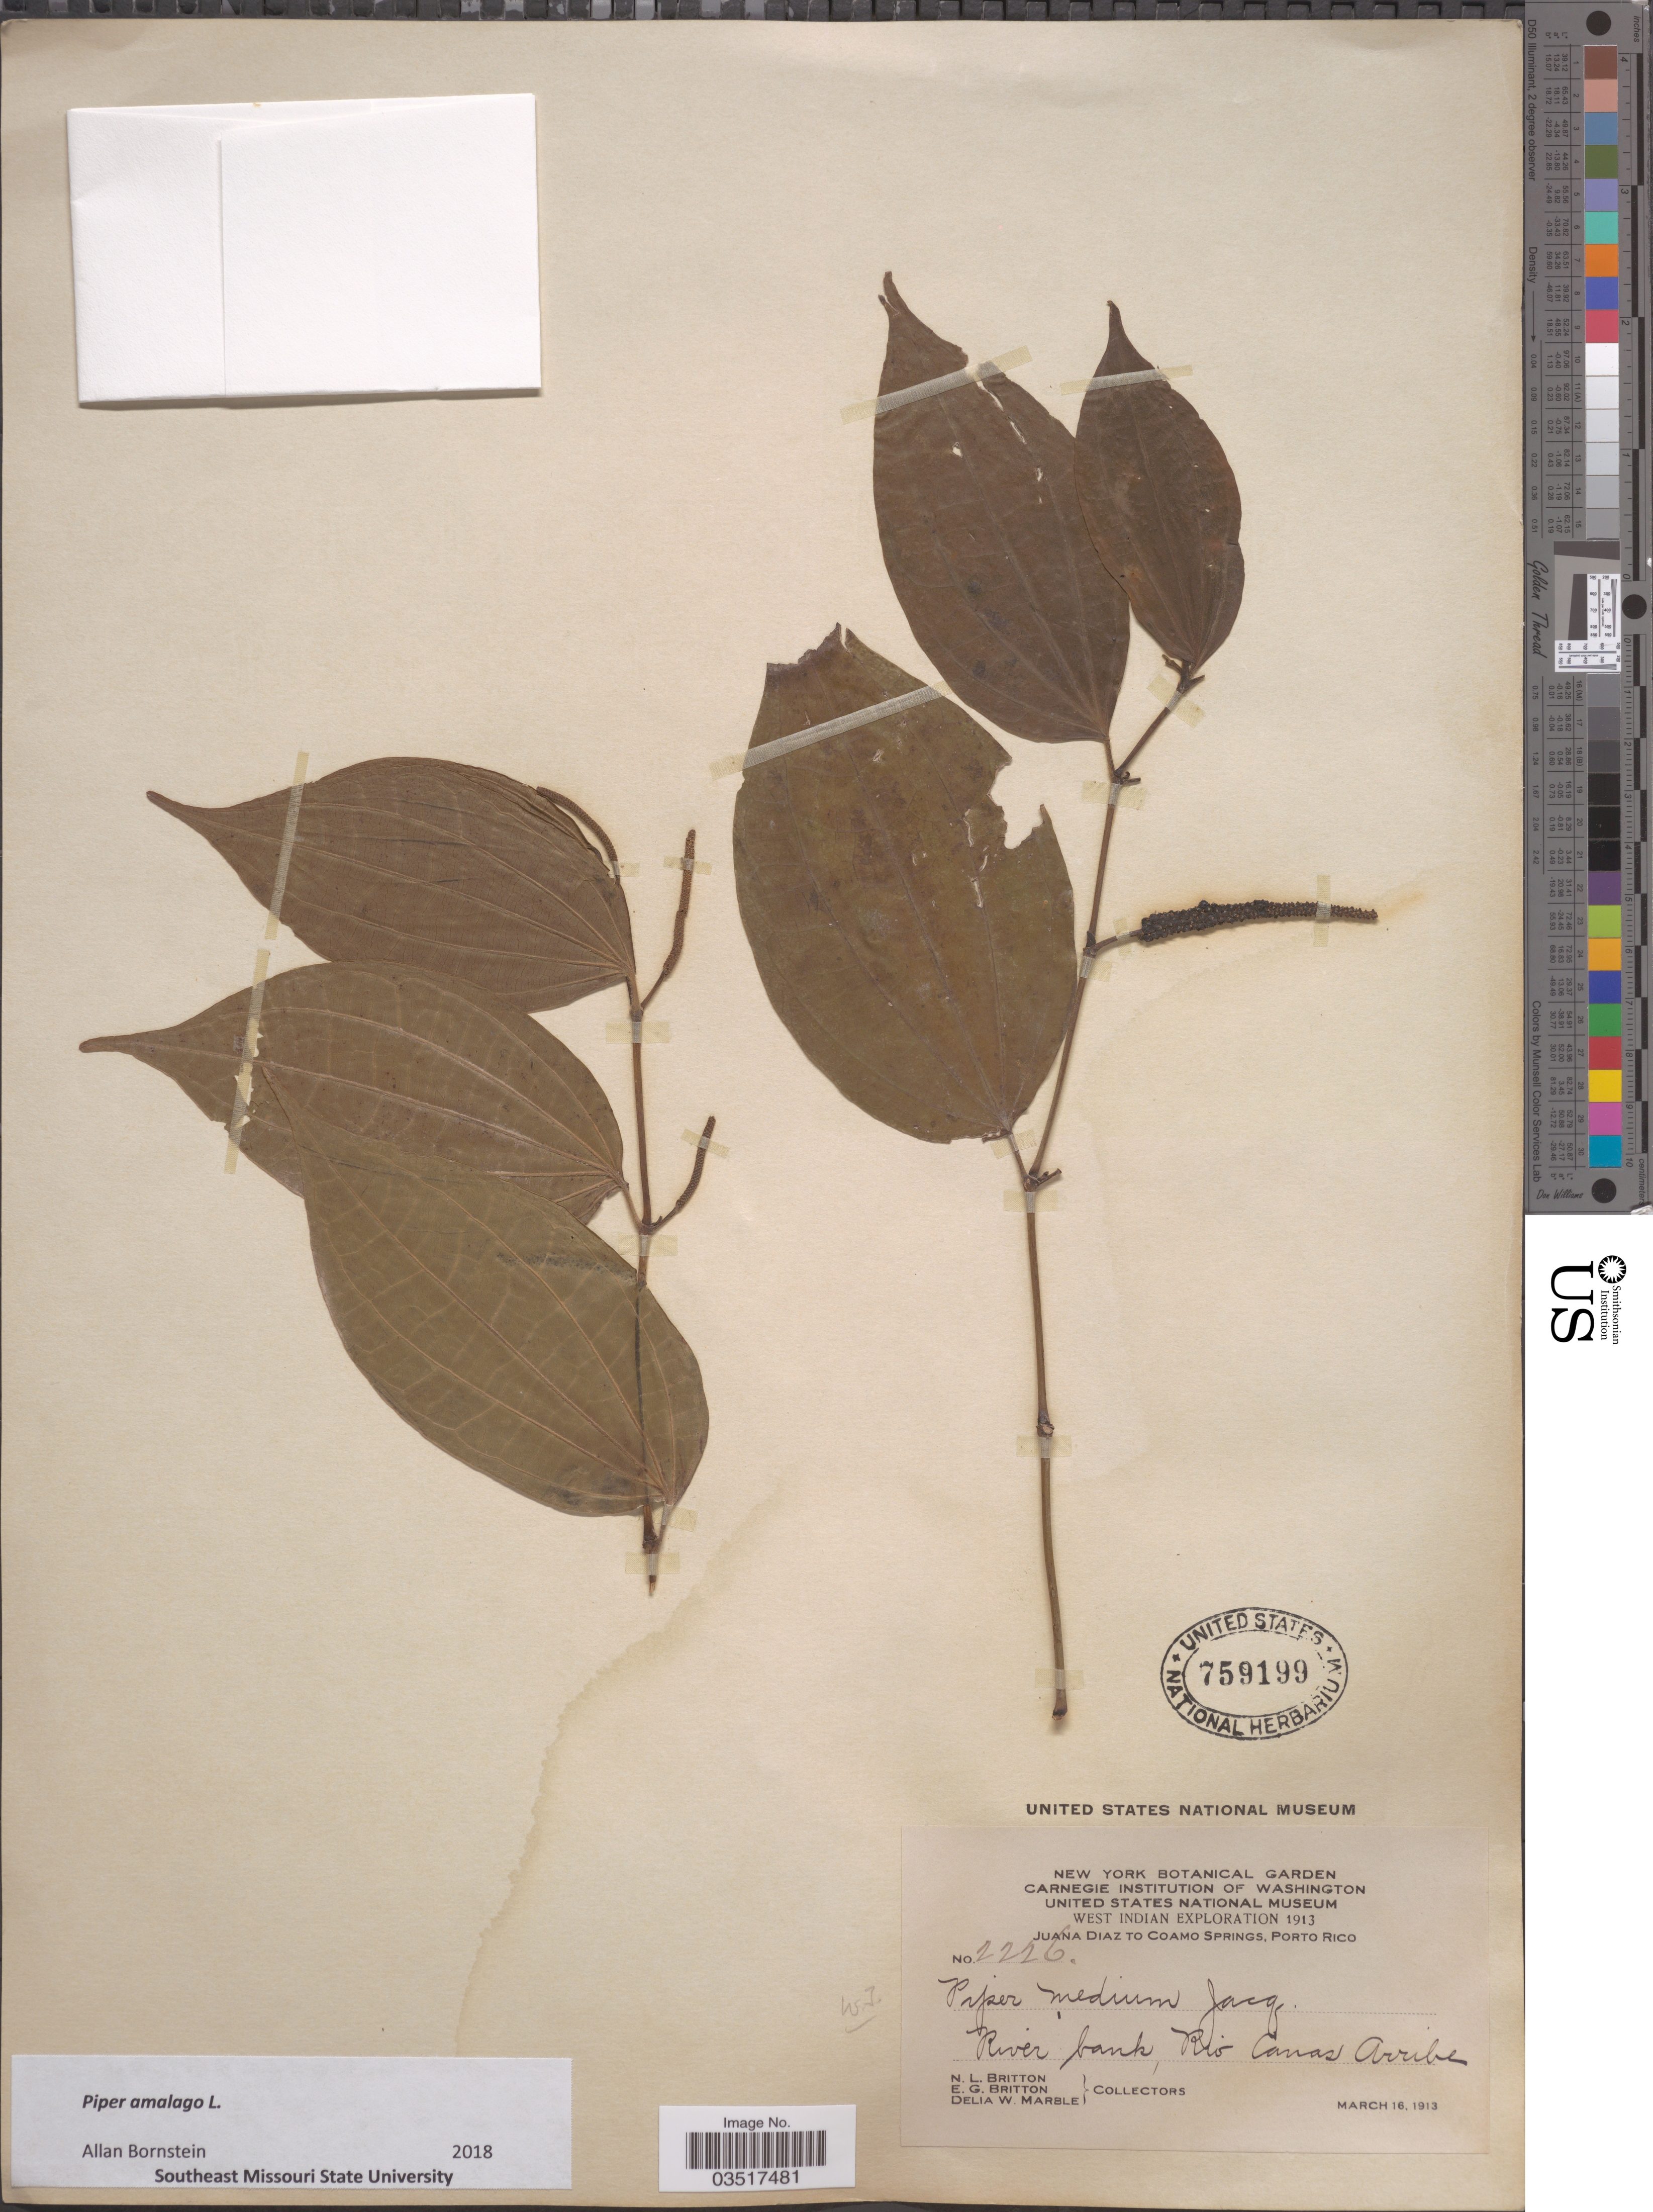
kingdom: Plantae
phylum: Tracheophyta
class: Magnoliopsida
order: Piperales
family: Piperaceae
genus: Piper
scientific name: Piper amalago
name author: L.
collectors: N. Britton, E. G. Britton & D. W. Marble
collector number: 2226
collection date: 1913-03-16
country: Puerto Rico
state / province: Juana Diaz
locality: West Indian. Juana Diaz to Coamo Springs, Porto Rico. River bank, Rio Canas Arriba.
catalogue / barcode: US 759199